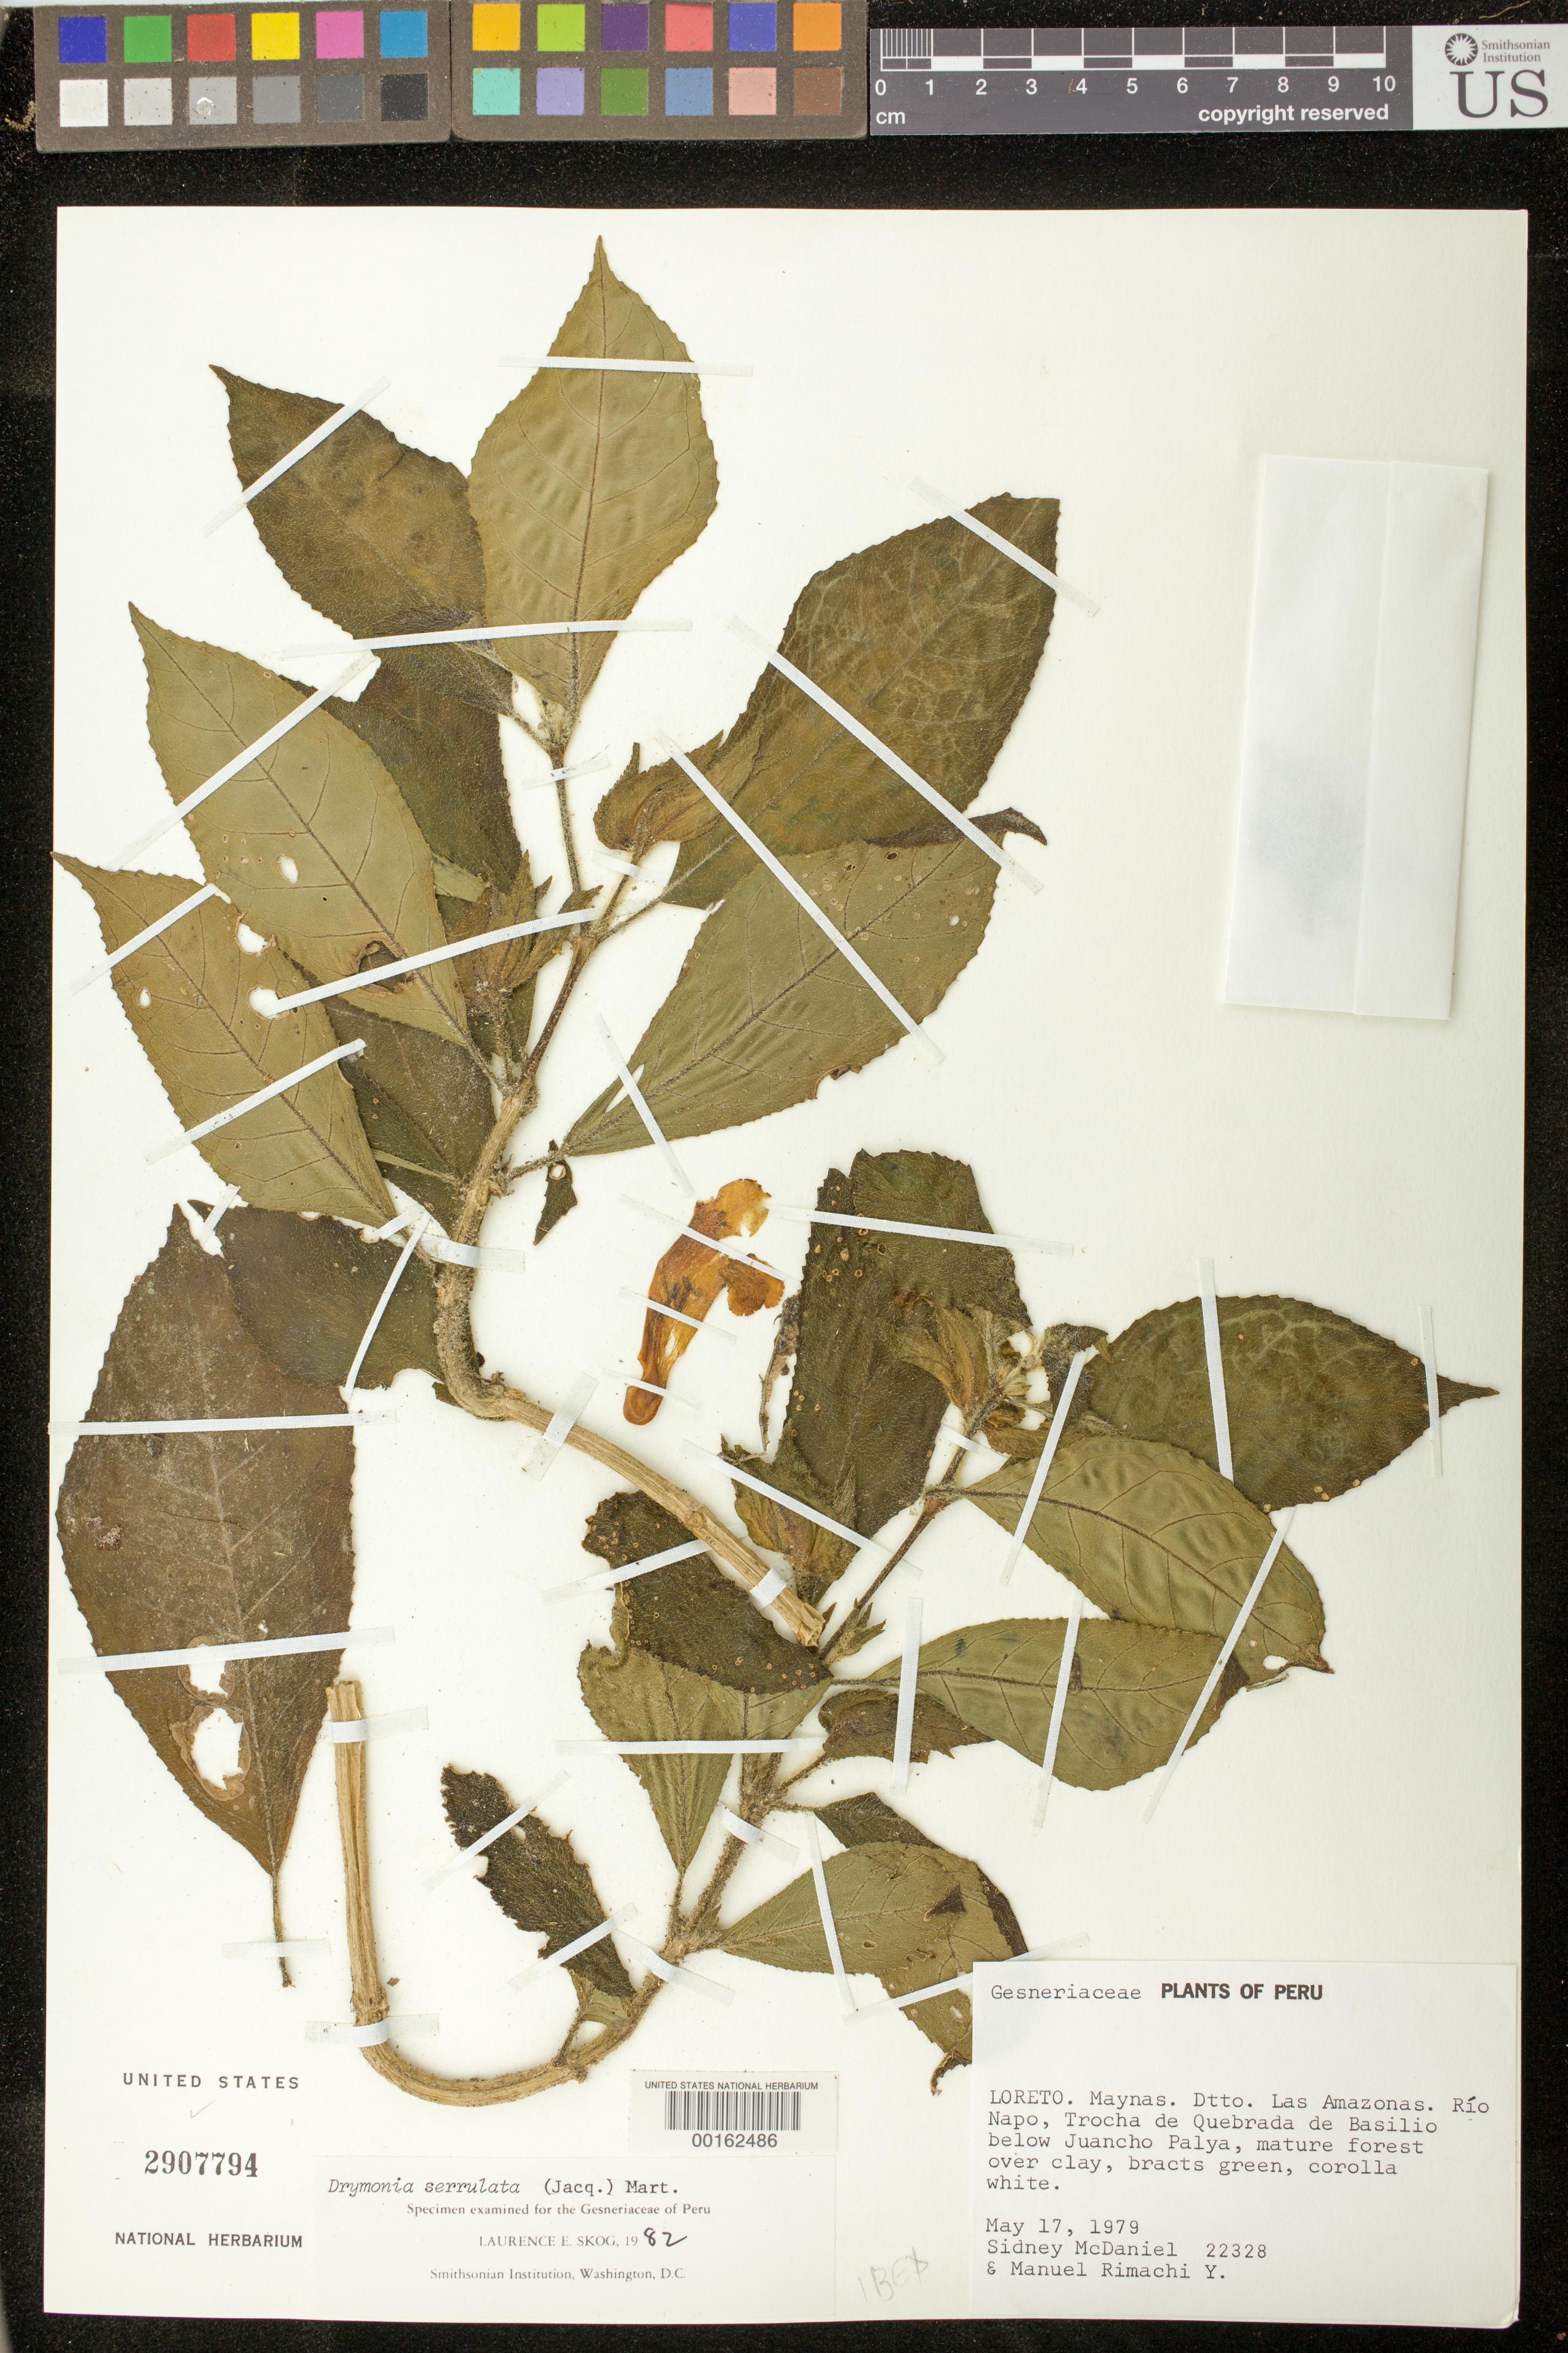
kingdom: Plantae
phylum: Tracheophyta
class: Magnoliopsida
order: Lamiales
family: Gesneriaceae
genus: Drymonia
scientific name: Drymonia serrulata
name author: (Jacq.) Mart.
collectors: S. McDaniel & M. Rimachi Y.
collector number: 22328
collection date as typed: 17 May 1979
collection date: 1979-05-17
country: Peru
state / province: Loreto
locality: Maynas, Dtto. Las Amazonas; Río Napo, Trocha de Quebrada de Basilio below Juancho Palya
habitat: Mature forest over clay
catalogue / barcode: US 2907794